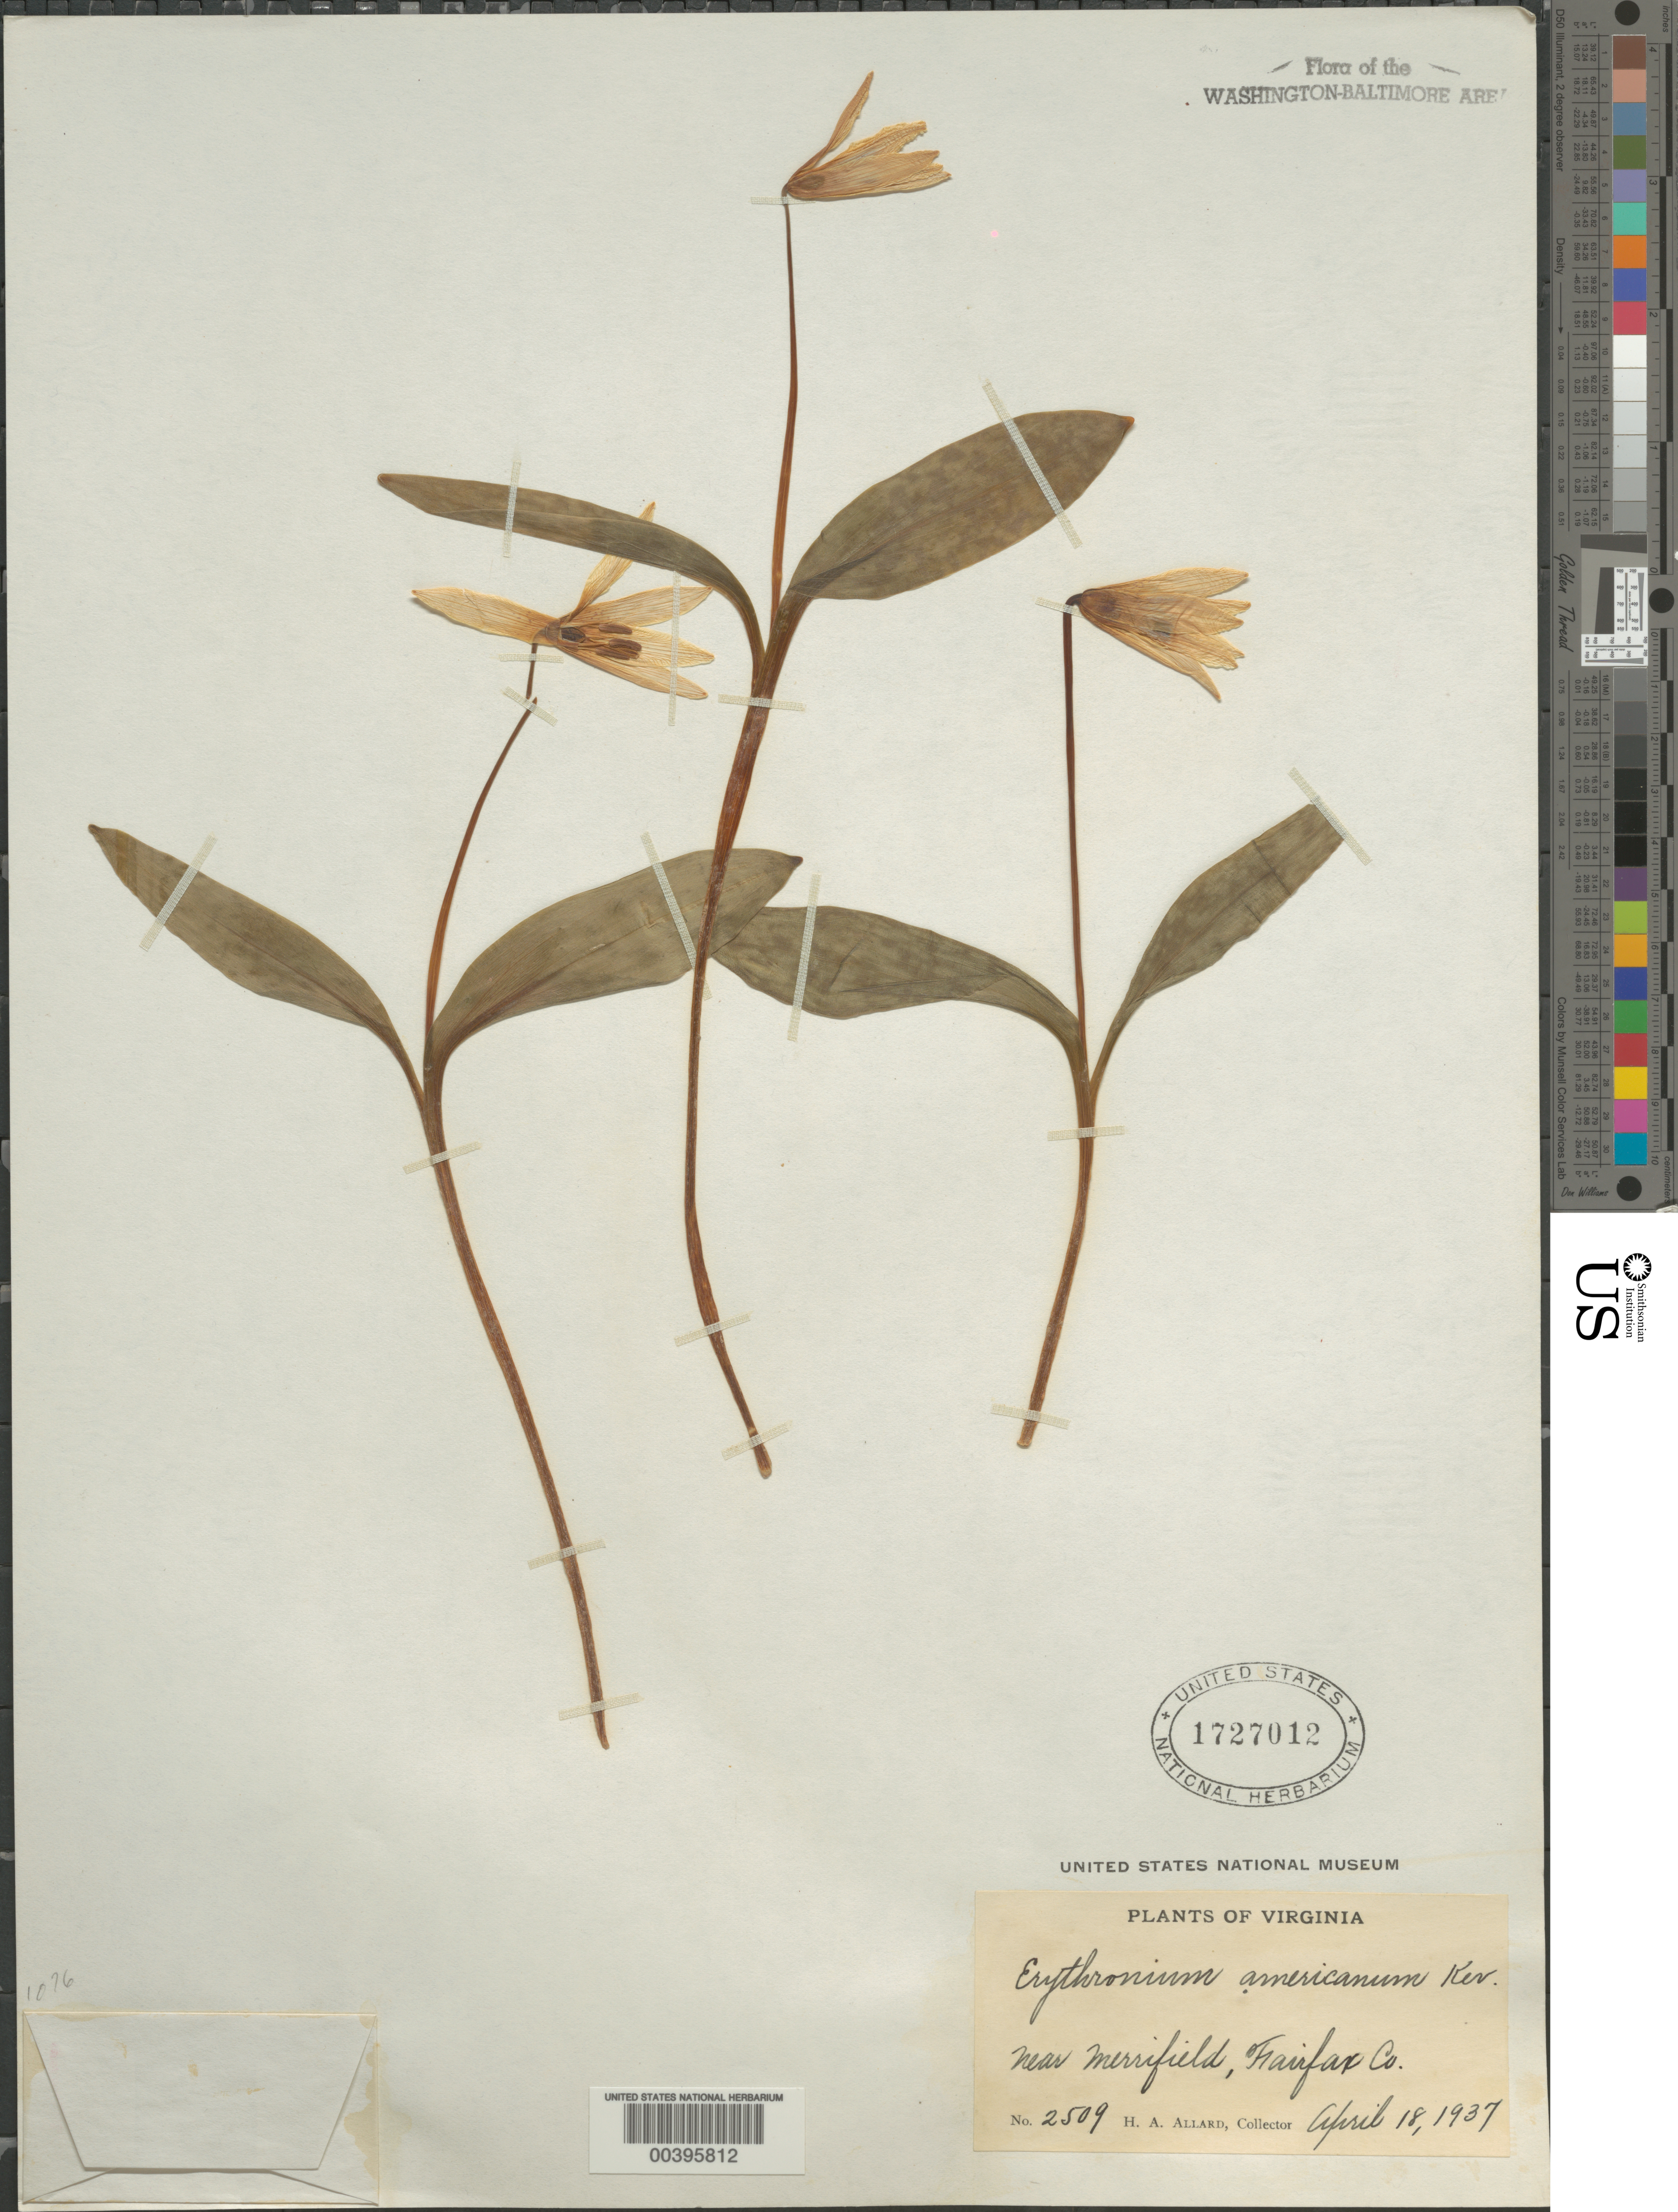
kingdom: Plantae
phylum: Tracheophyta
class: Liliopsida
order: Liliales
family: Liliaceae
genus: Erythronium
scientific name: Erythronium americanum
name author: Ker Gawl.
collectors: H. A. Allard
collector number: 2509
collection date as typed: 18 Apr 1937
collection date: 1937-04-18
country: United States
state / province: Virginia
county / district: Fairfax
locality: Merrifield vicinity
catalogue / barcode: US 1727012